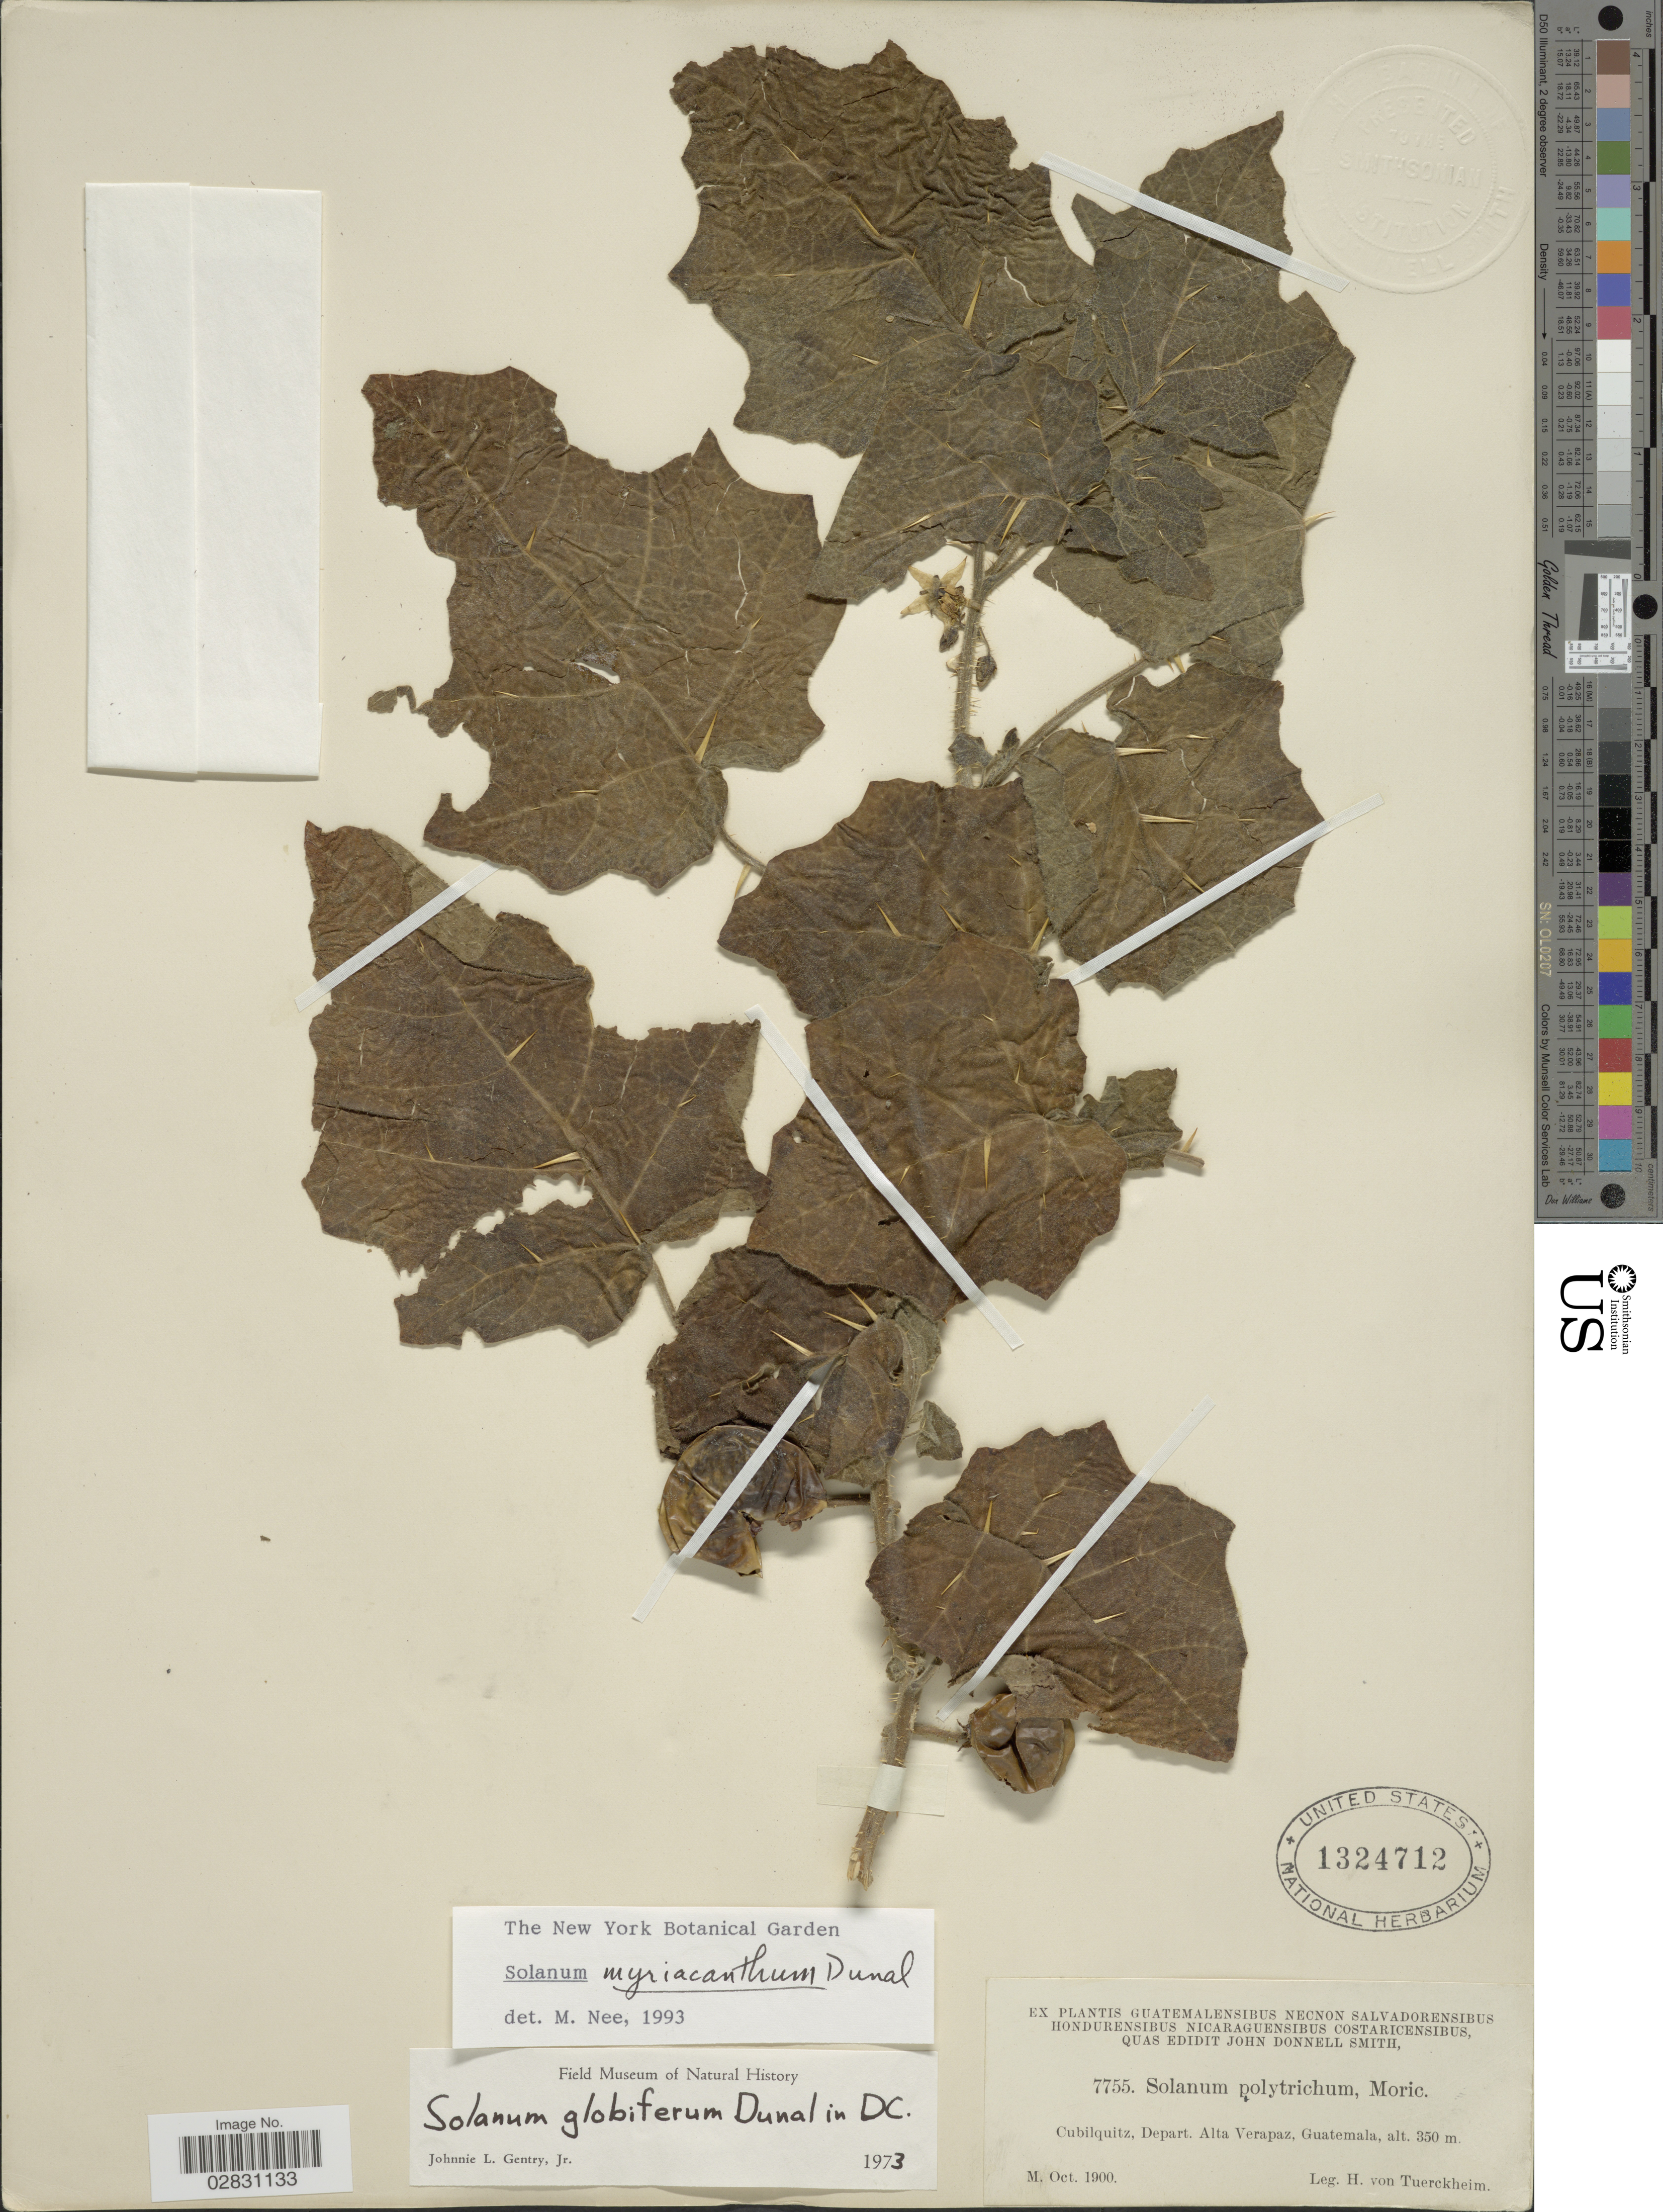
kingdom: Plantae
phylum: Tracheophyta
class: Magnoliopsida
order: Solanales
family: Solanaceae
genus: Solanum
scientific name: Solanum myrianthum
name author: Britton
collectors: H. von Türckheim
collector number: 7755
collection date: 1900-10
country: Guatemala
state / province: Alta Verapaz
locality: Cubilquitz, Depart. Alta Verapaz.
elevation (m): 350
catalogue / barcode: US 1324712